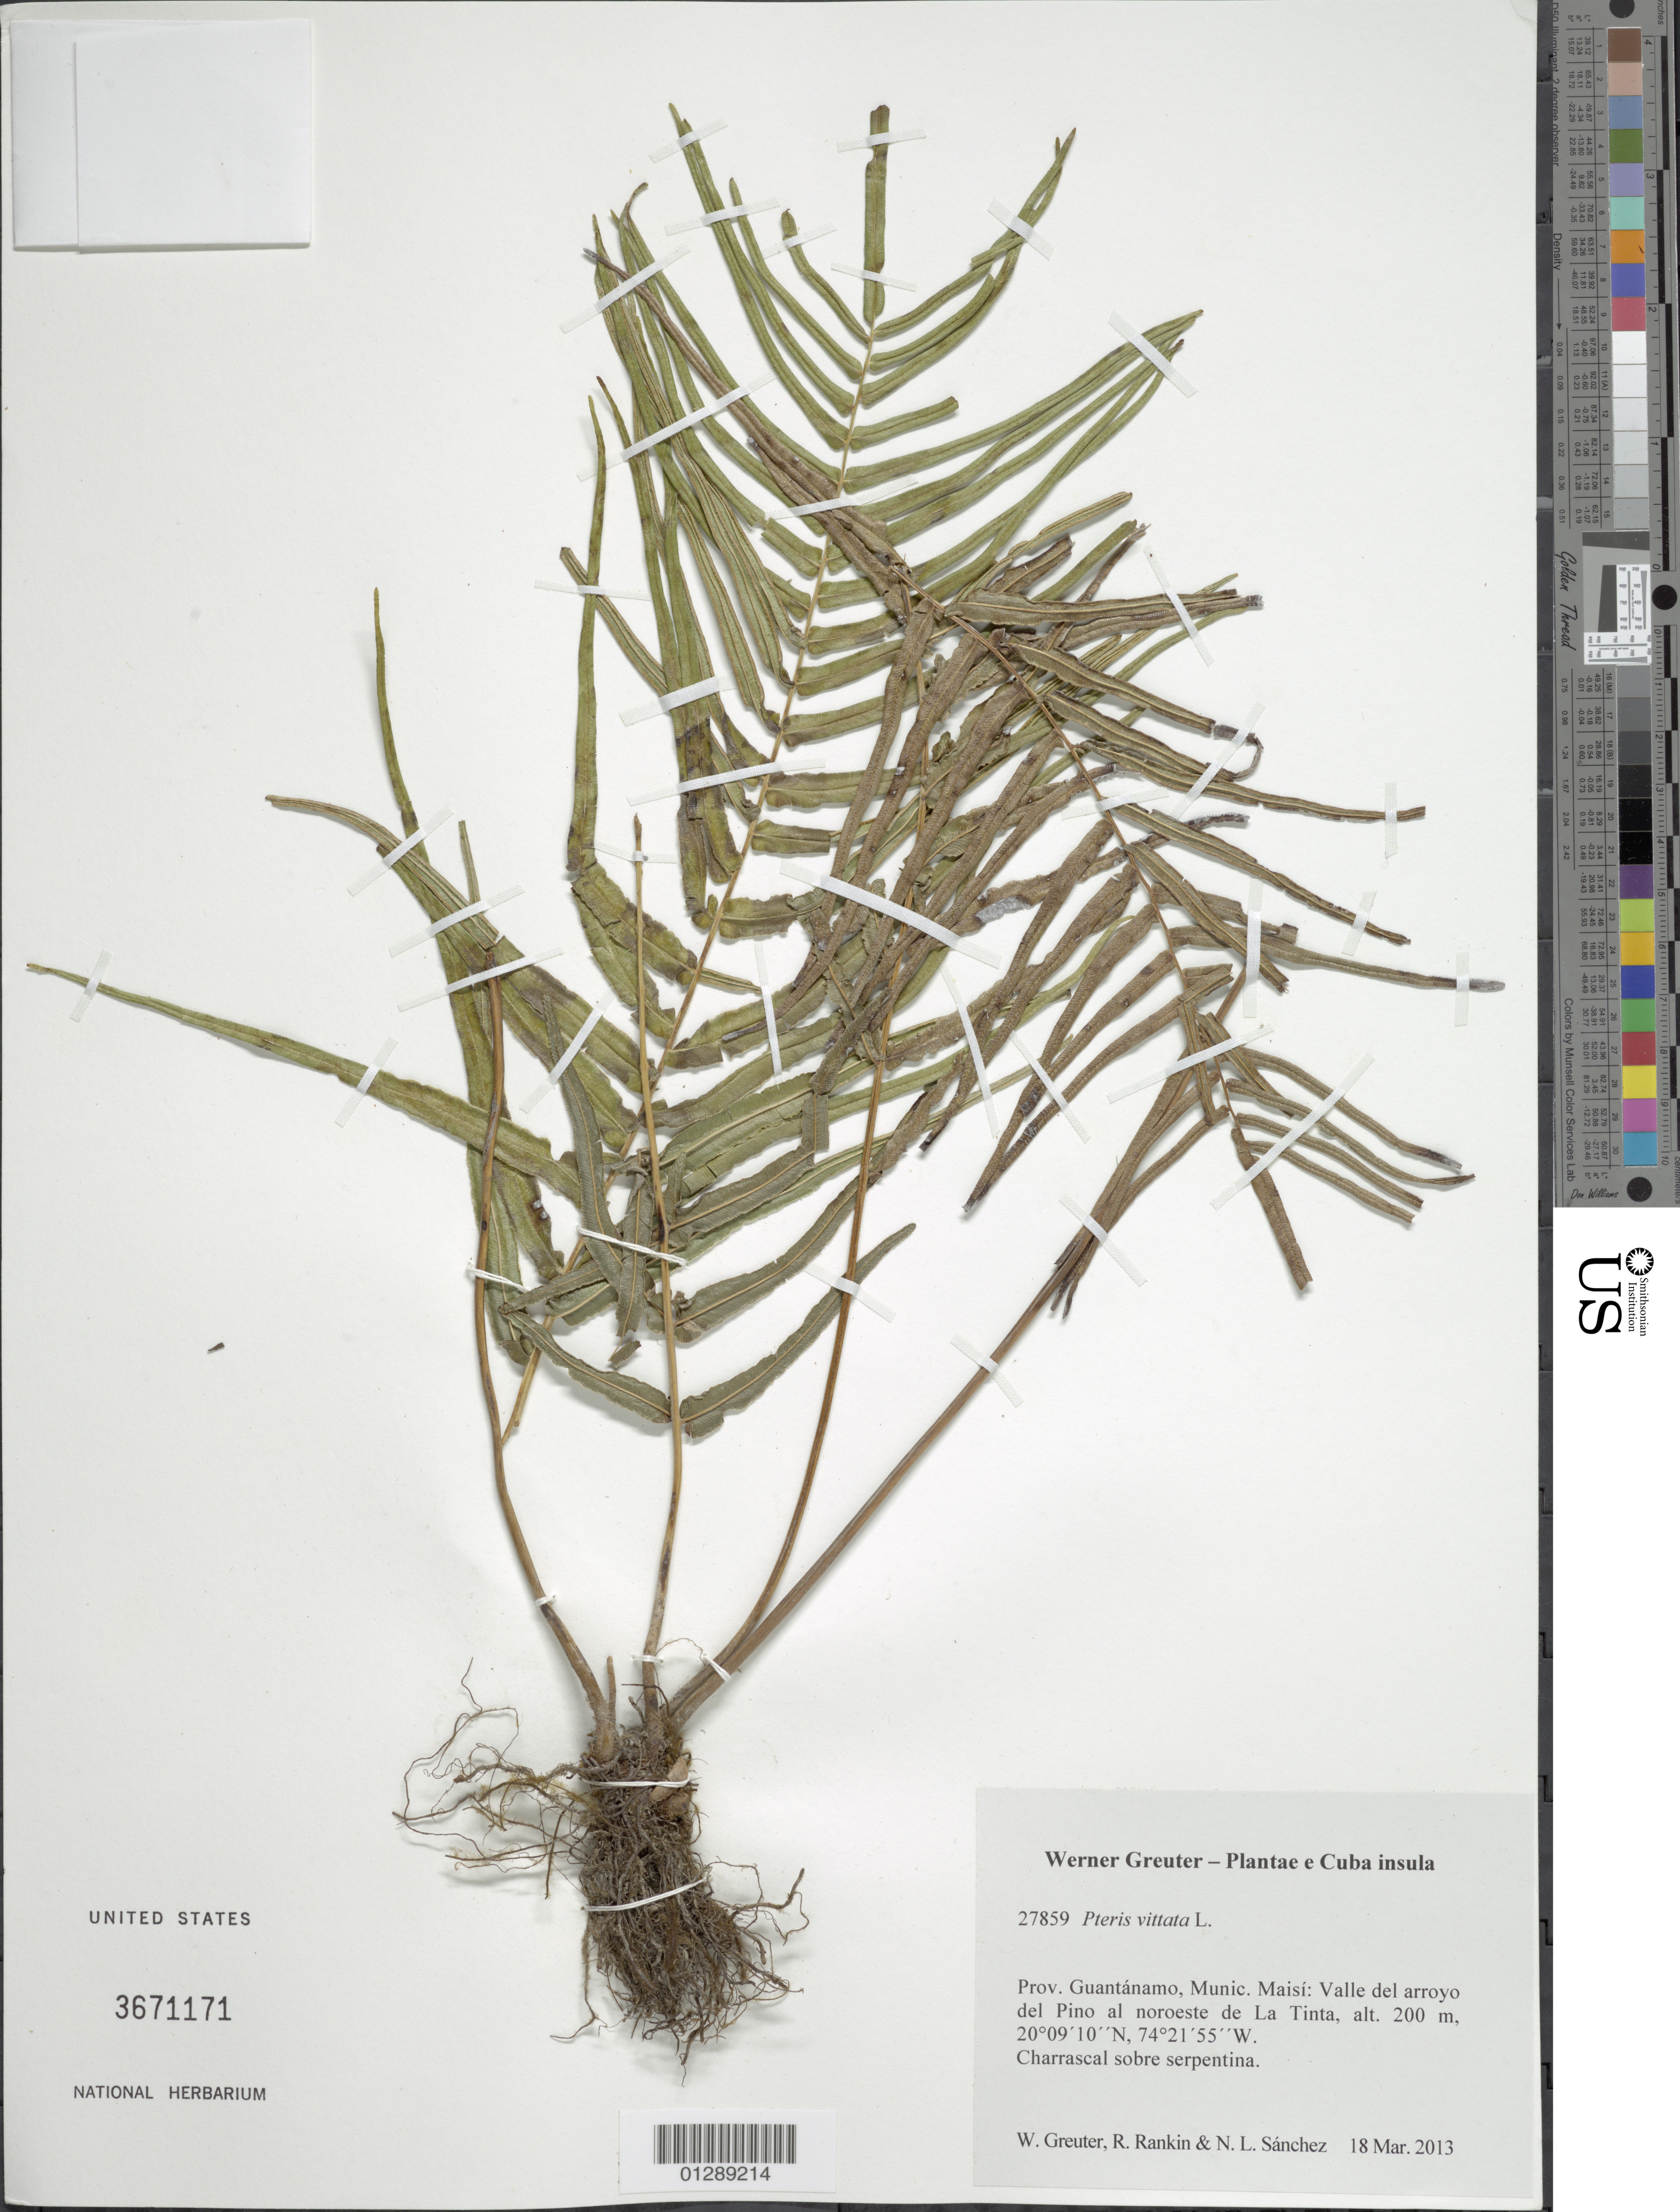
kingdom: Plantae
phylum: Tracheophyta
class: Polypodiopsida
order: Polypodiales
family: Pteridaceae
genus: Pteris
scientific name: Pteris vittata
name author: L.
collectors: W. R. Greuter, R. Rankin Rodriguez & N. Sanchez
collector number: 27859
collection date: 2013-03-18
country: Cuba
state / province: Guantanamo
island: Cuba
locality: Munic. Maisí: Valle del arroyo del Pino al noroeste de La Tinta.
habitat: Charascal sobre serpentina.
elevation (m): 200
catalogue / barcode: US 3671171